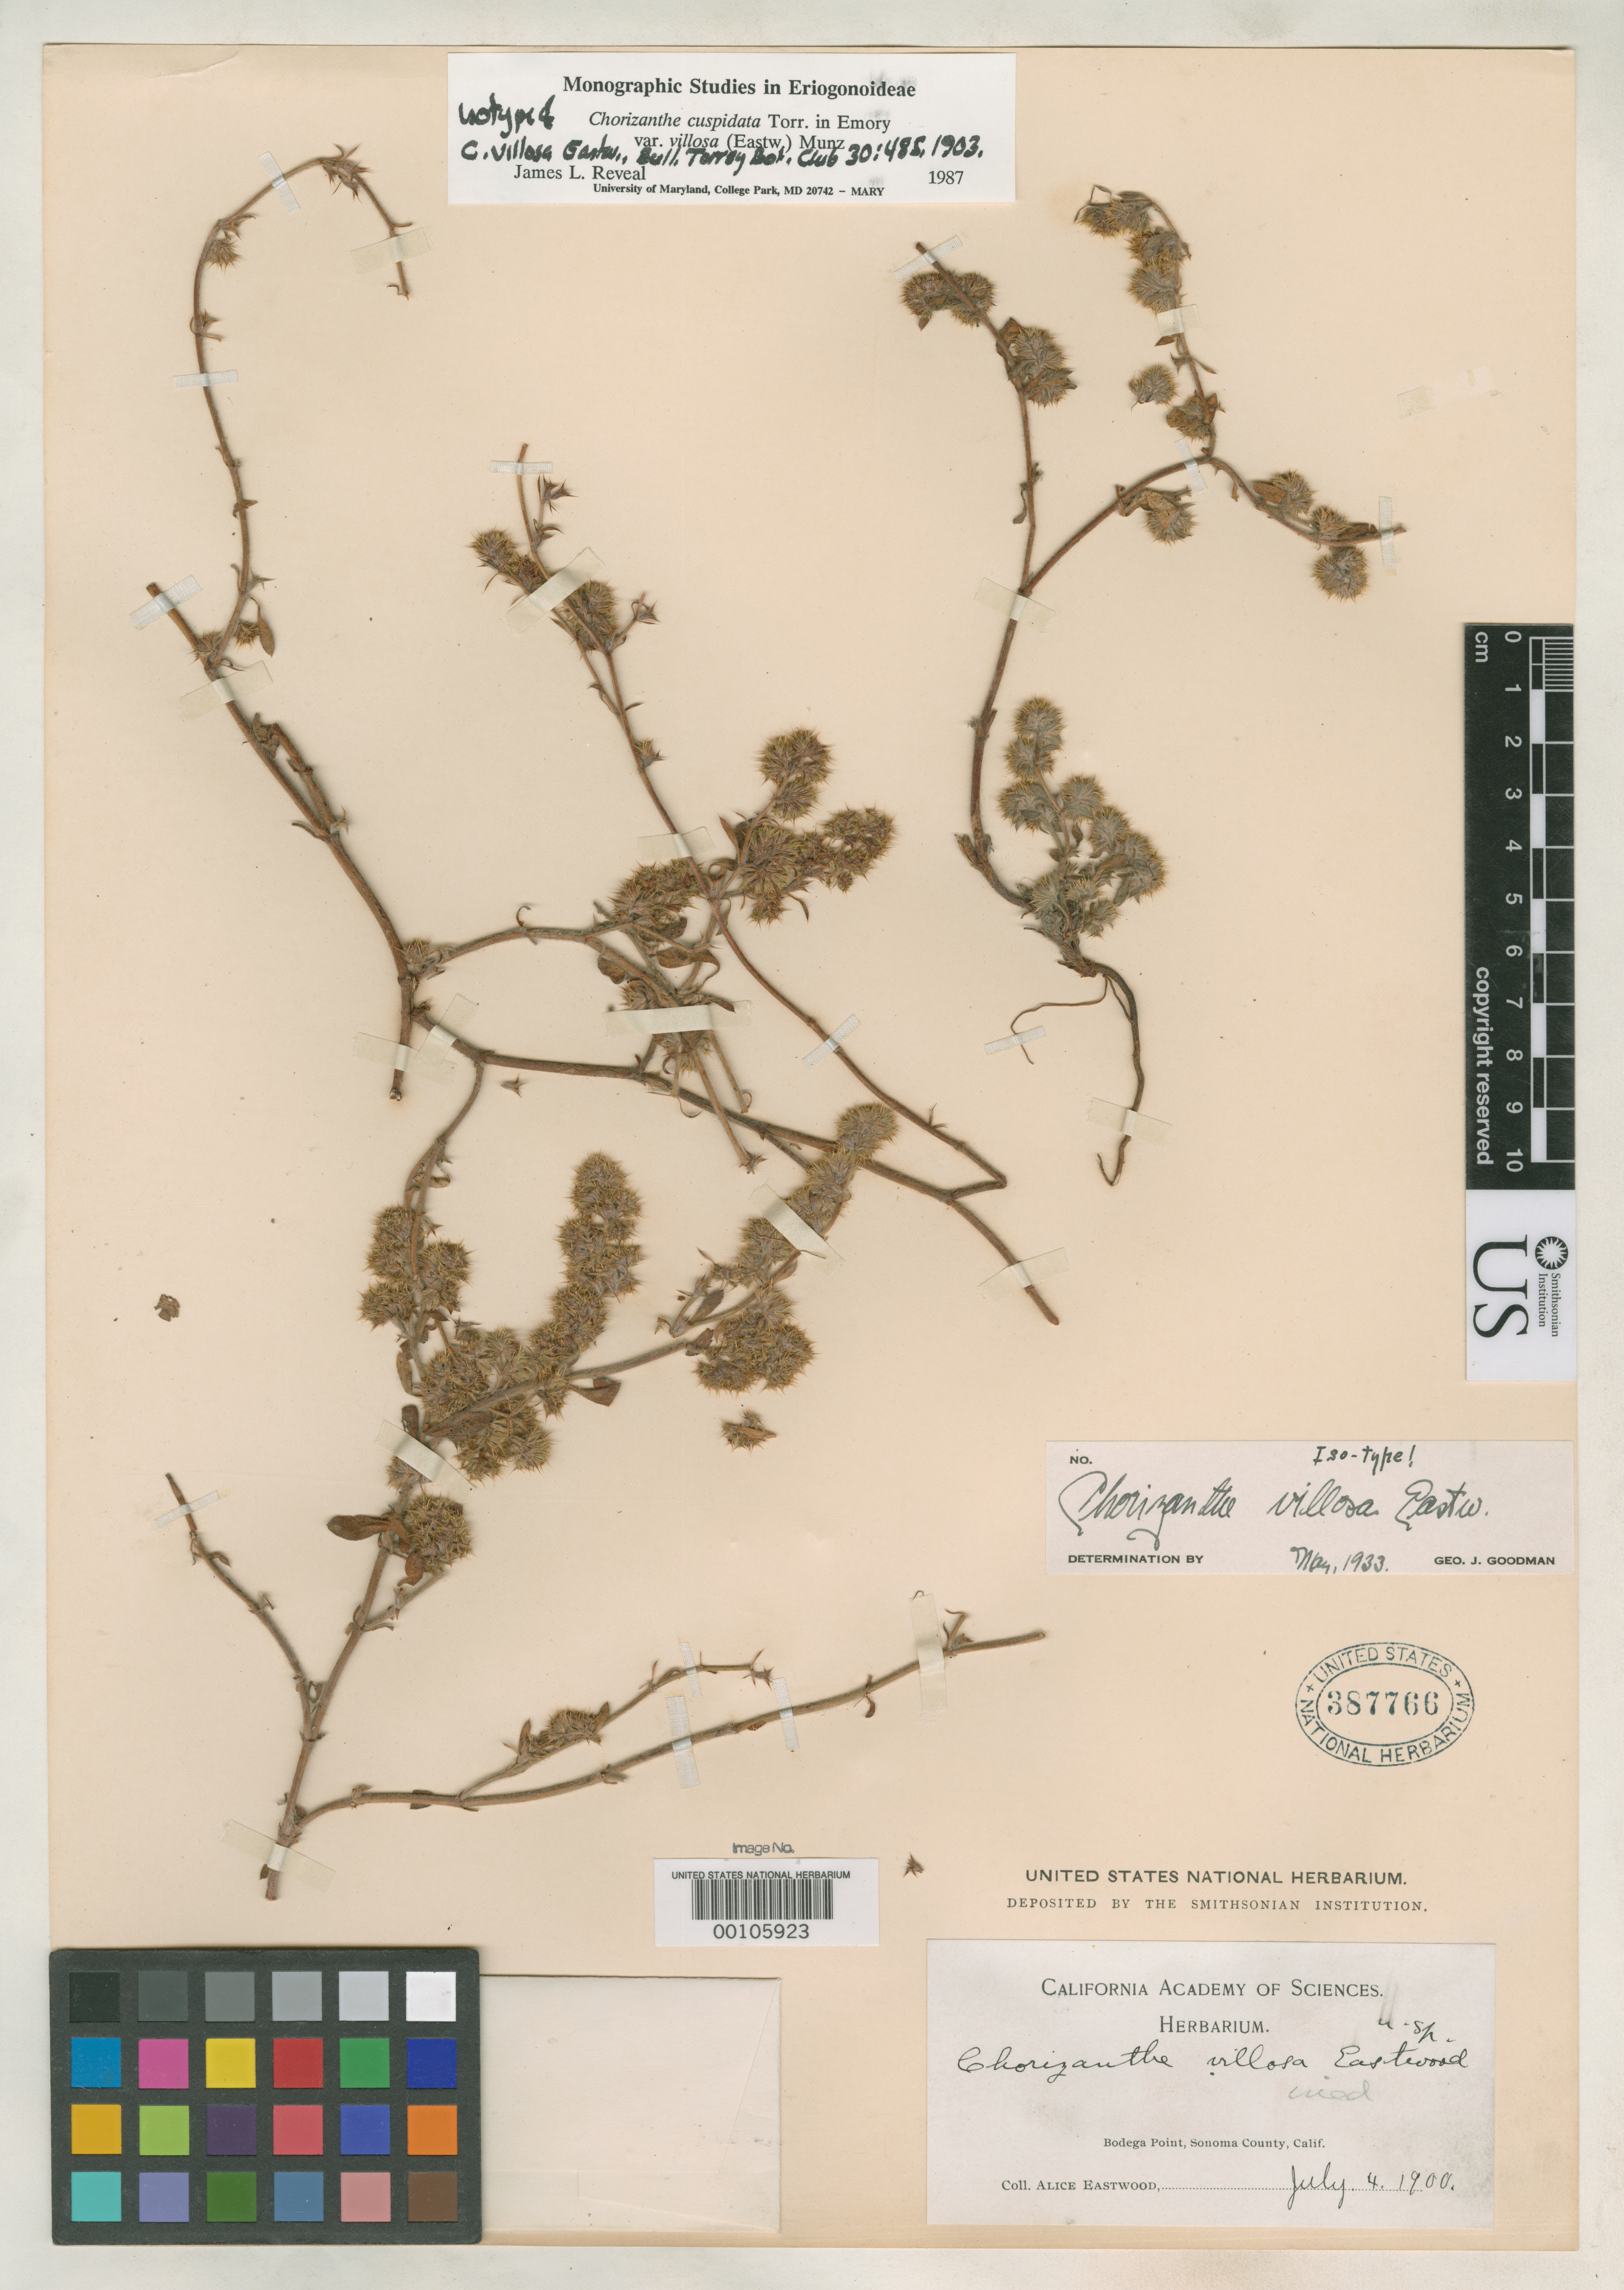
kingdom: Plantae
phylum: Tracheophyta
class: Magnoliopsida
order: Caryophyllales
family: Polygonaceae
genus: Chorizanthe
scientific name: Chorizanthe villosa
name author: Eastw.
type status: Isotype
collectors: A. Eastwood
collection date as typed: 04 Jul 1900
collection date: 1900-07-04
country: United States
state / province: California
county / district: Sonoma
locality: Bodega.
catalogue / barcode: US 387766